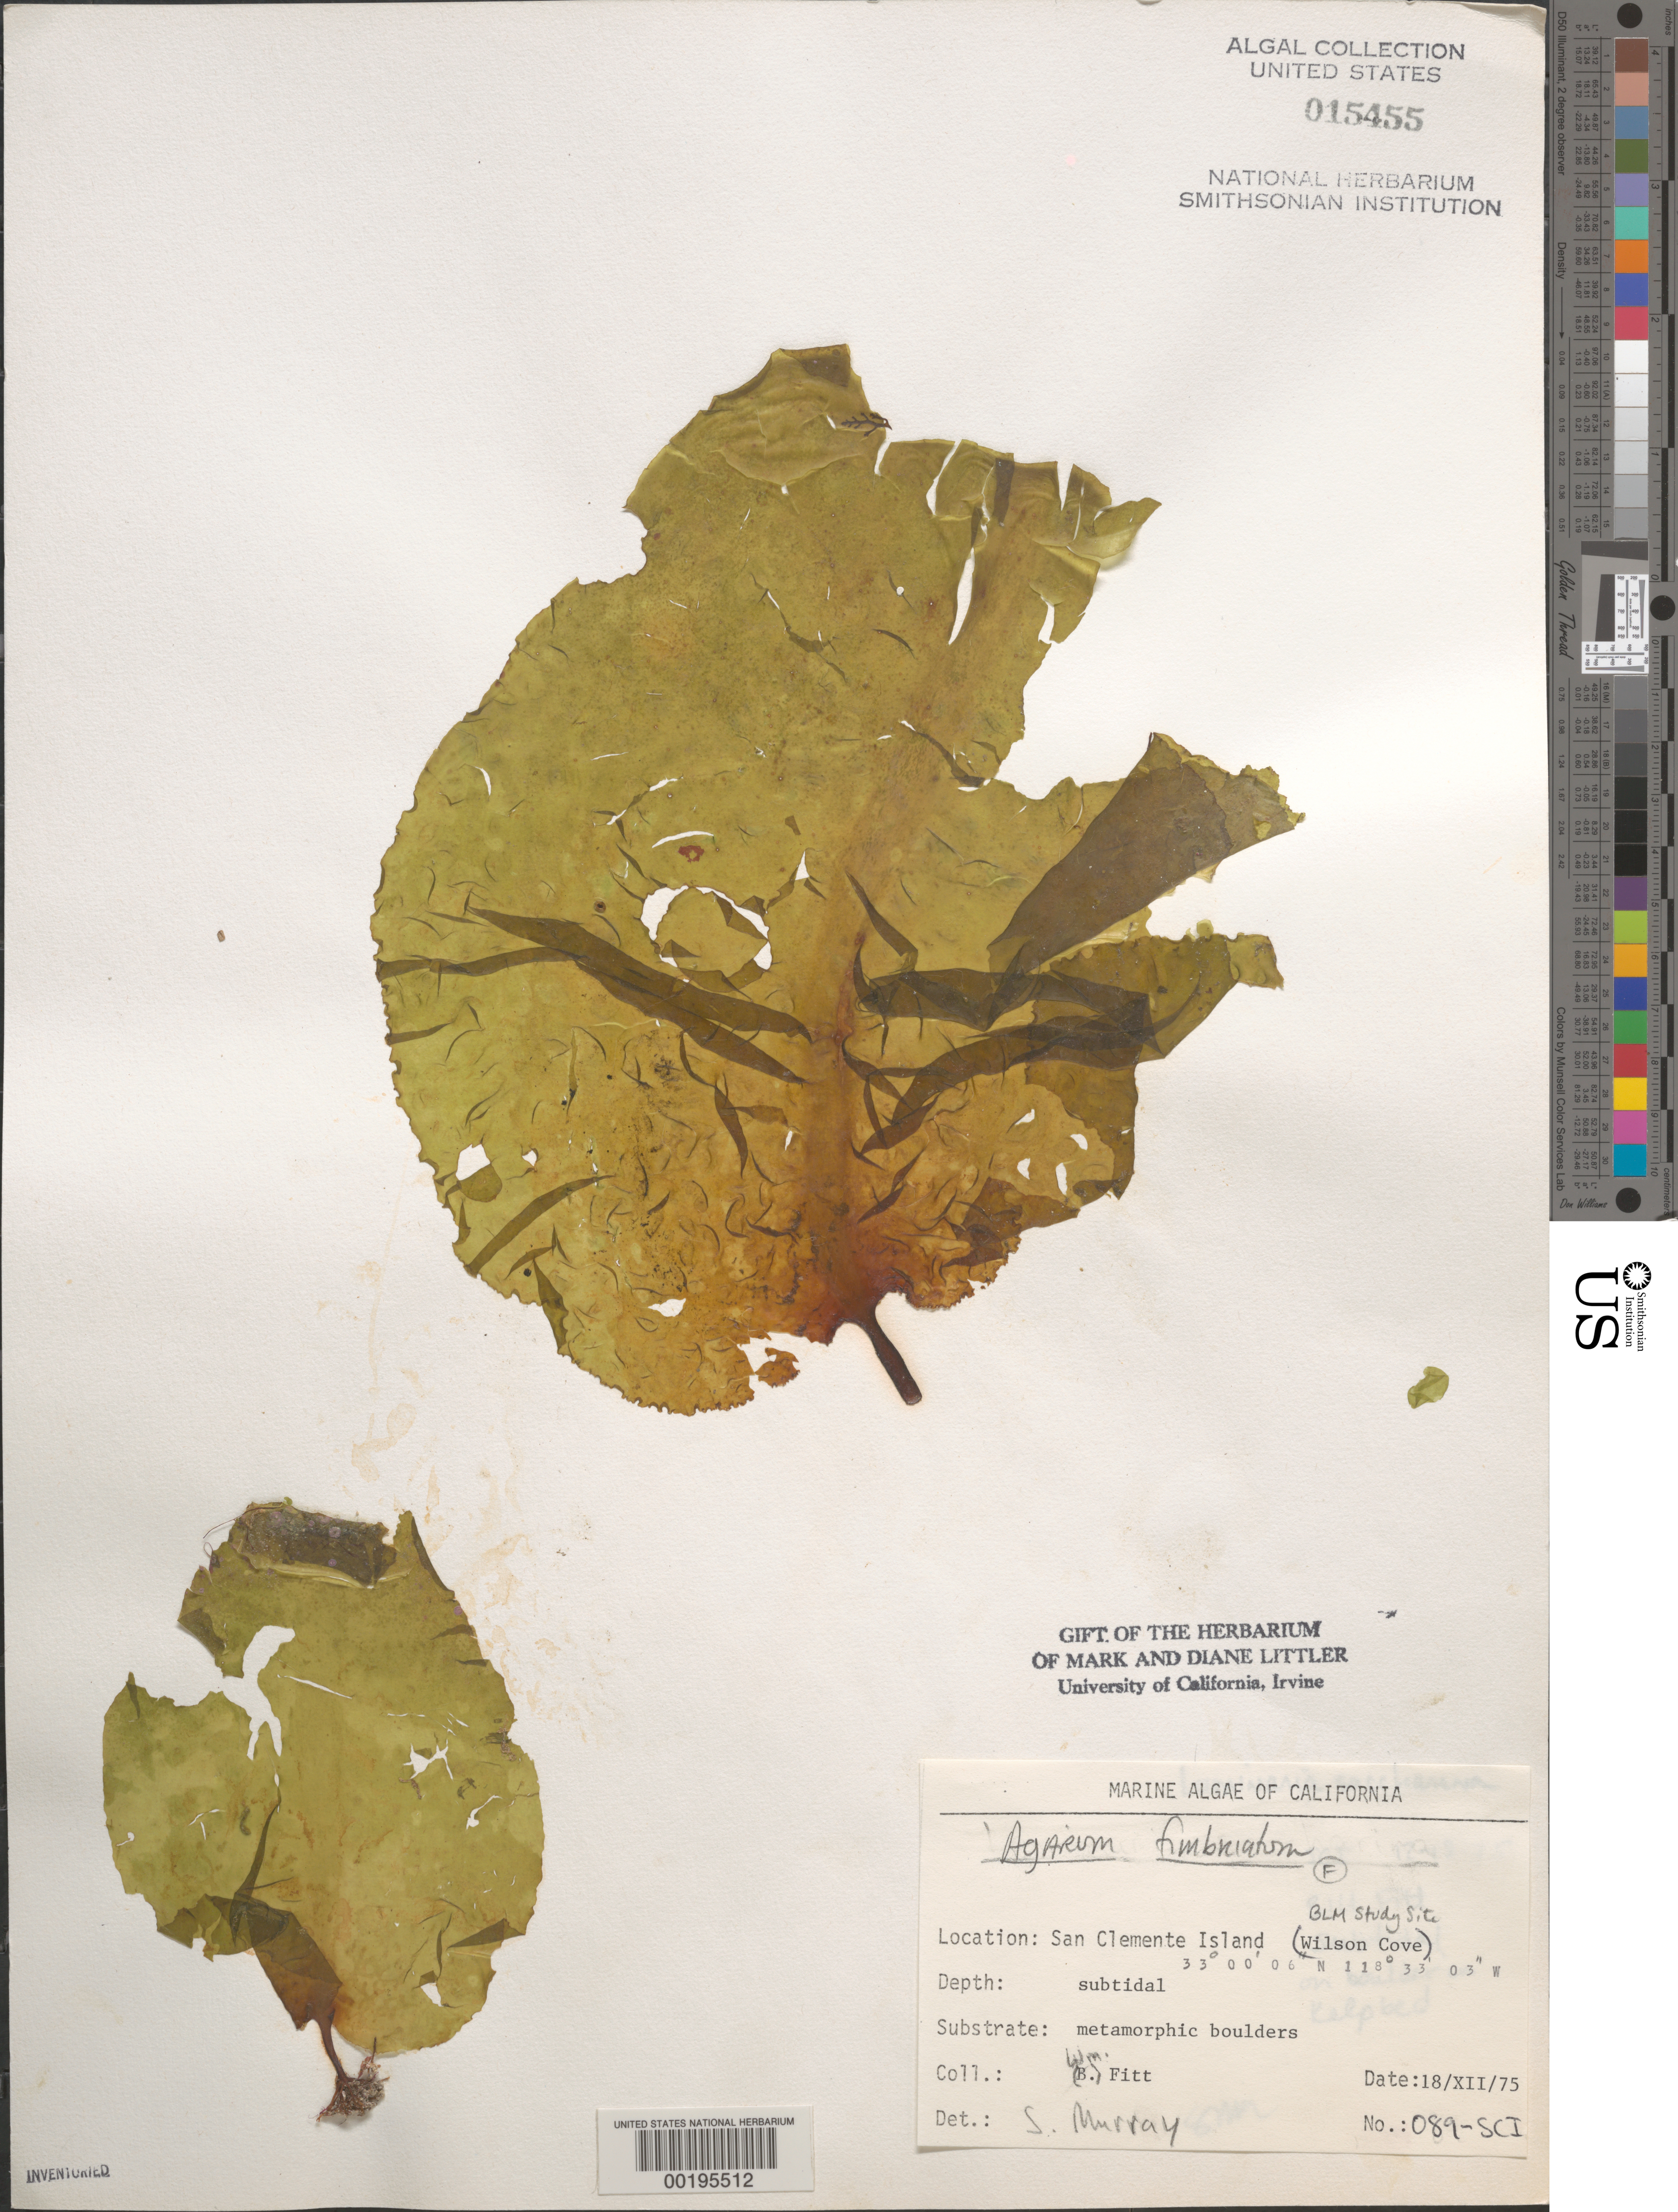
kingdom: Chromista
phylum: Ochrophyta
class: Phaeophyceae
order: Laminariales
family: Agaraceae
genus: Neoagarum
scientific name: Neoagarum fimbriatum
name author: (Harvey) H.Kawai & Hanyuda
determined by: Algae name updating Project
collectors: W. Fitt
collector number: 089-sci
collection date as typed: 18 Dec 1975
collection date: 1975-12-18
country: United States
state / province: California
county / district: Los Angeles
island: San Clemente Island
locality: Wilson Cove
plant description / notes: BLM-SOCALBIGHT Rocky Intertidal Survey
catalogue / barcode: US 15455